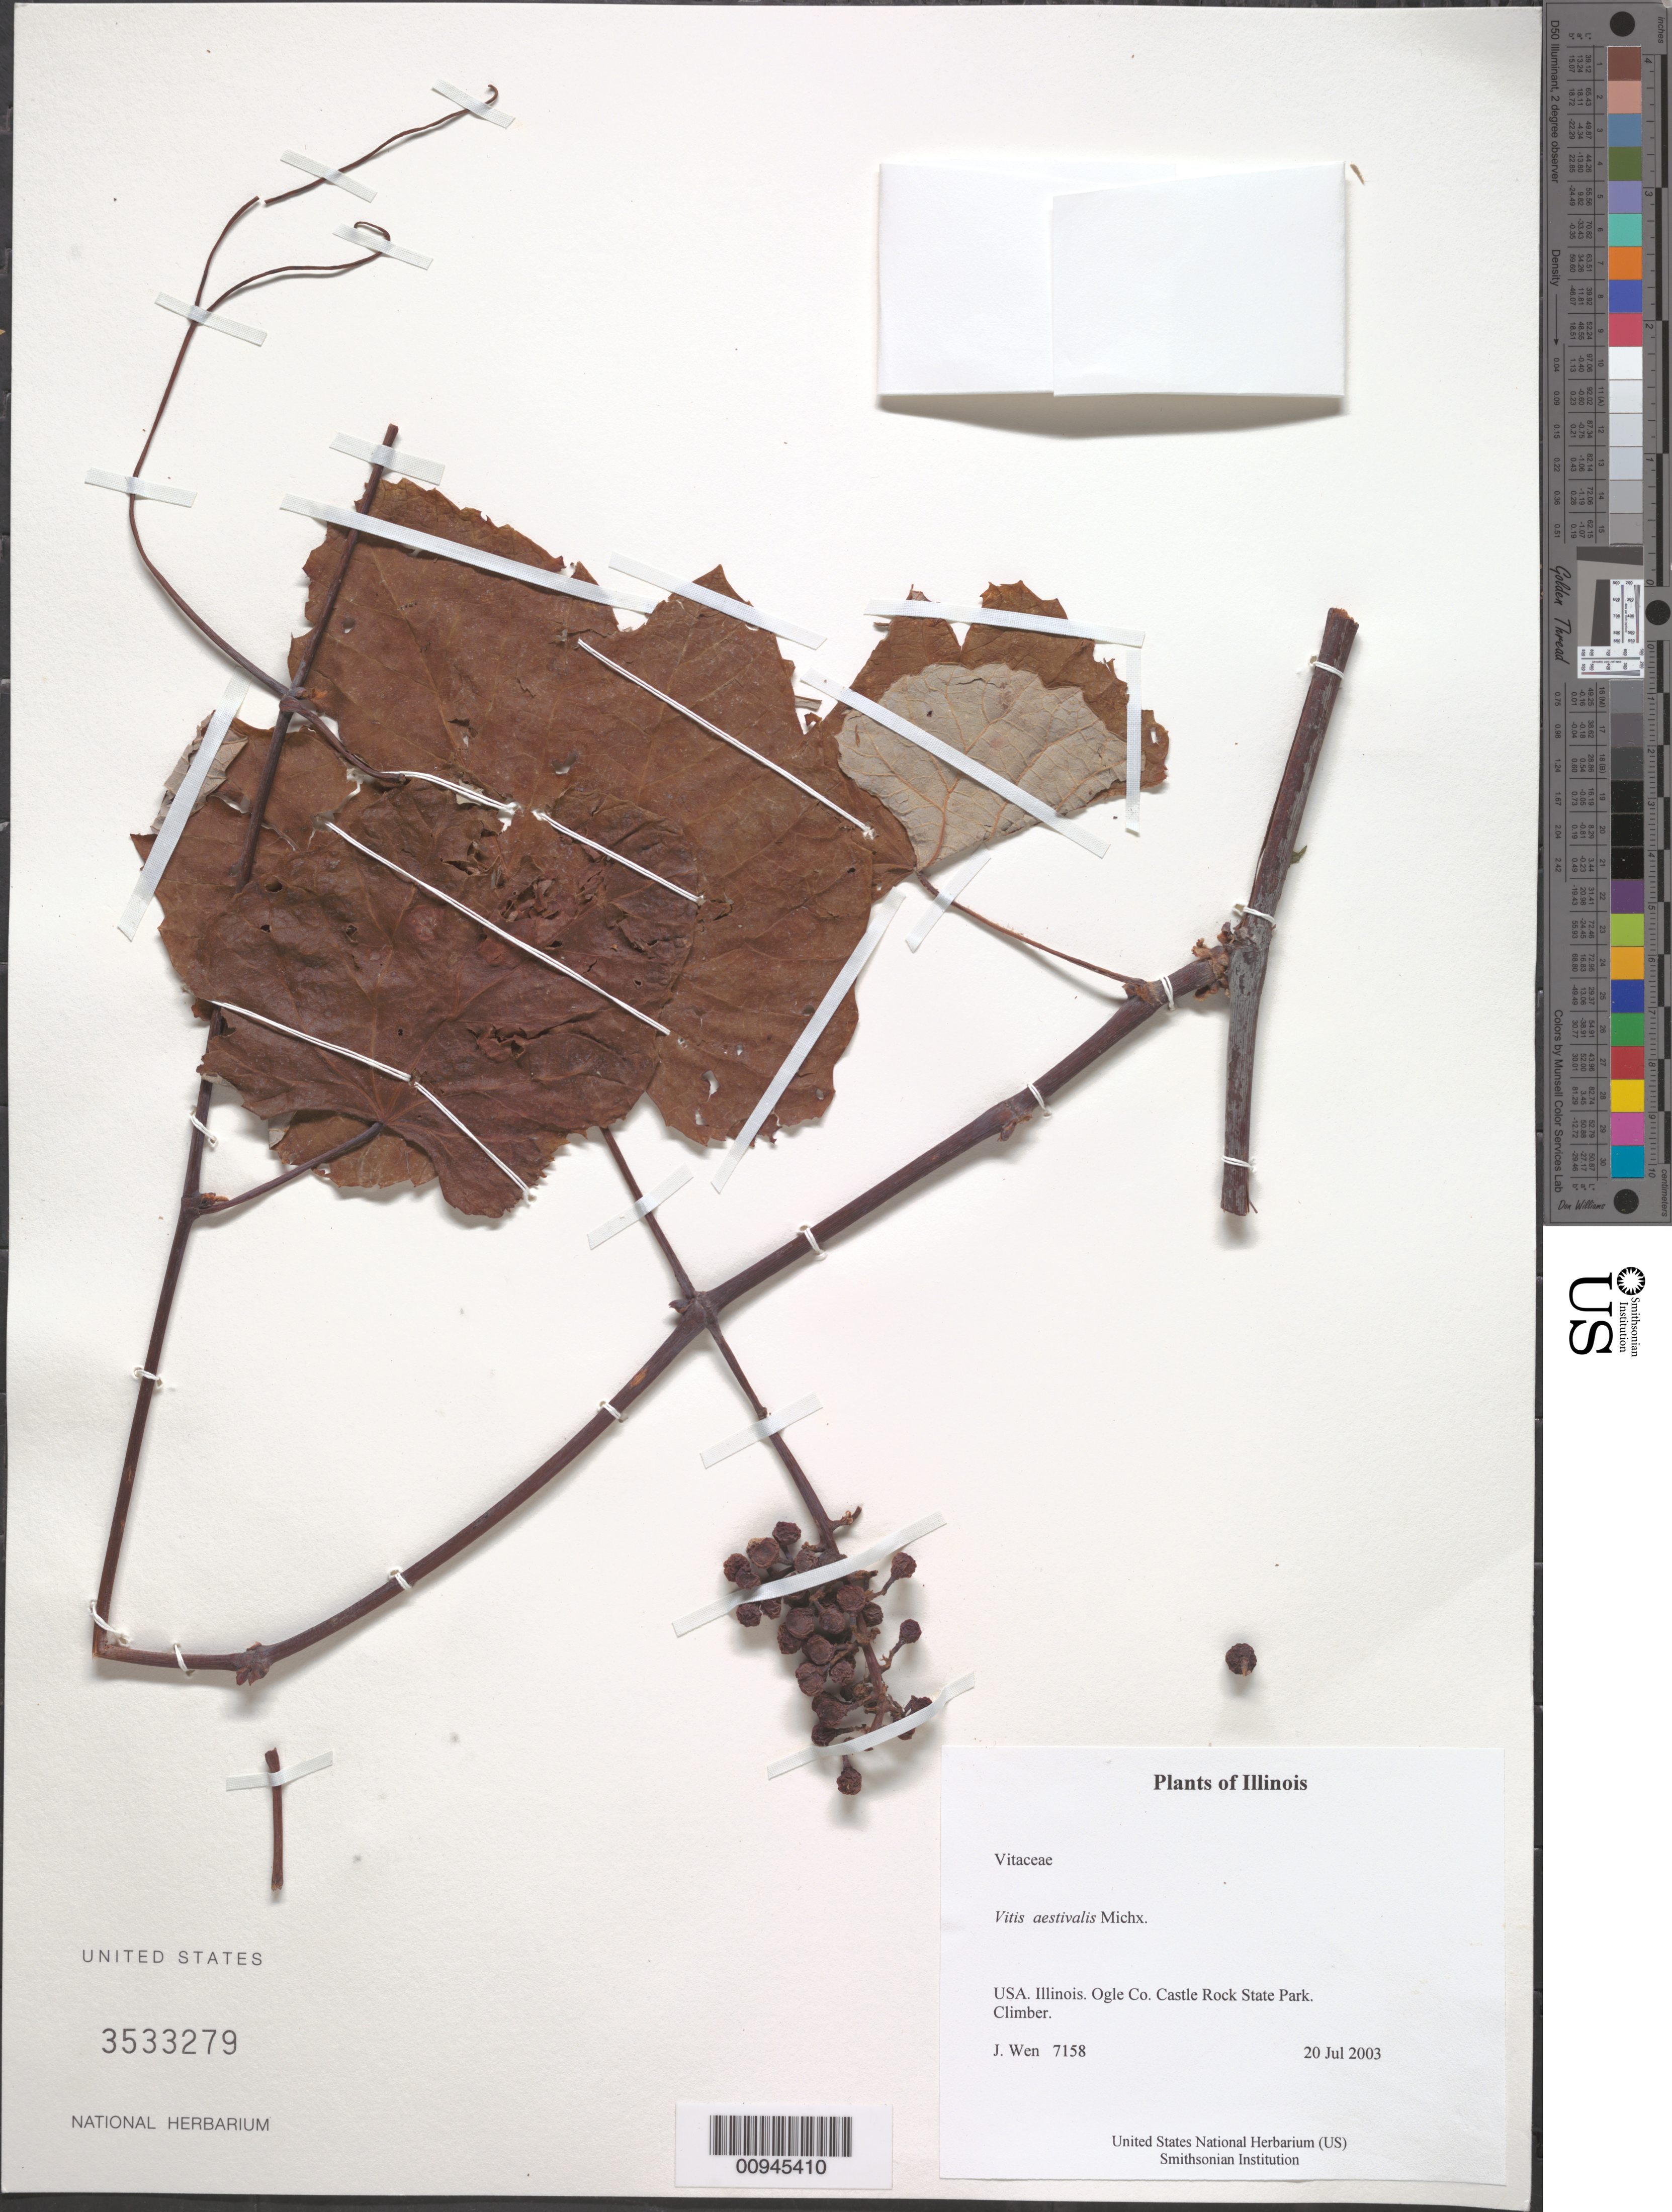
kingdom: Plantae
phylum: Tracheophyta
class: Magnoliopsida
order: Vitales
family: Vitaceae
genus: Vitis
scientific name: Vitis aestivalis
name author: Michx.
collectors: J. Wen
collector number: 7158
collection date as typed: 20 Jul 2003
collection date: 2003-07-20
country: United States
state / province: Illinois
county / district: Ogle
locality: Castle Rock State Park.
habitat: Climber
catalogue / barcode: US 3533279